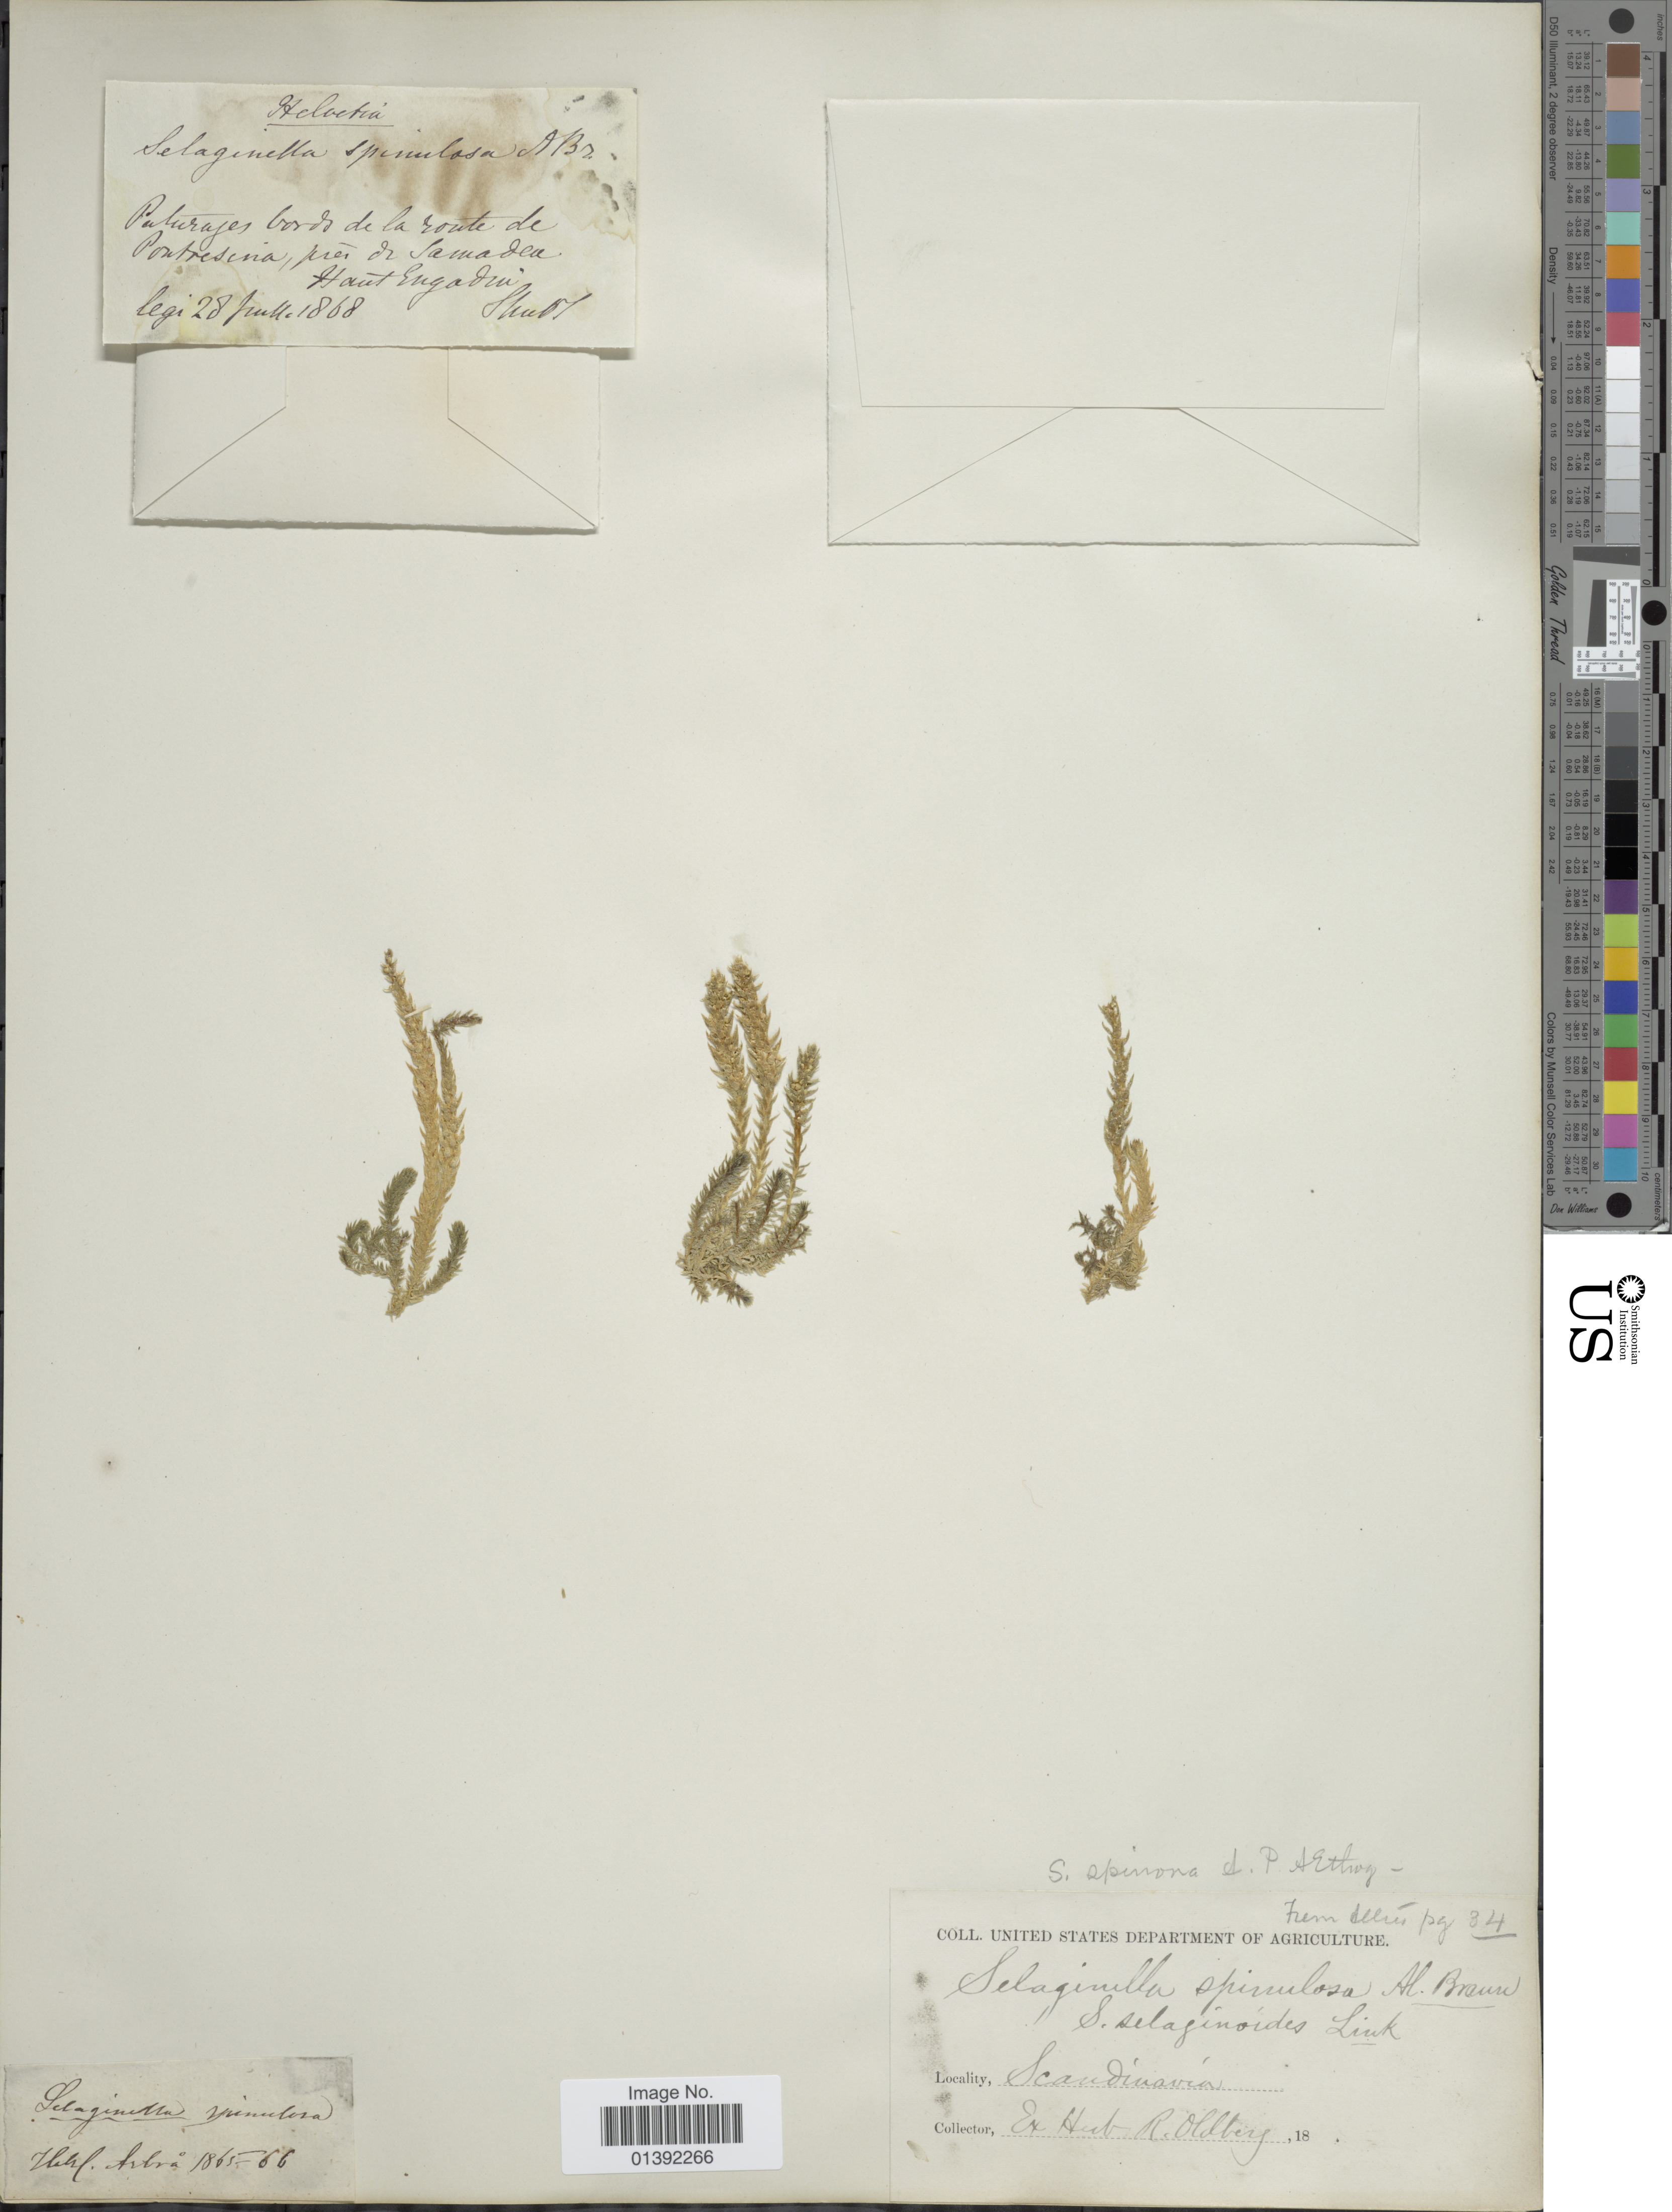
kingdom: Plantae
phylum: Tracheophyta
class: Lycopodiopsida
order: Selaginellales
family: Selaginellaceae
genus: Selaginella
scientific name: Selaginella selaginoides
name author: (L.) Link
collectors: ex herb. R. Oldberg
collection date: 1868-07-28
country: Switzerland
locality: Helvetia, paturages bords de la route de Pontresina, pres de Samaden [ = Samedan] Haut Engadin.